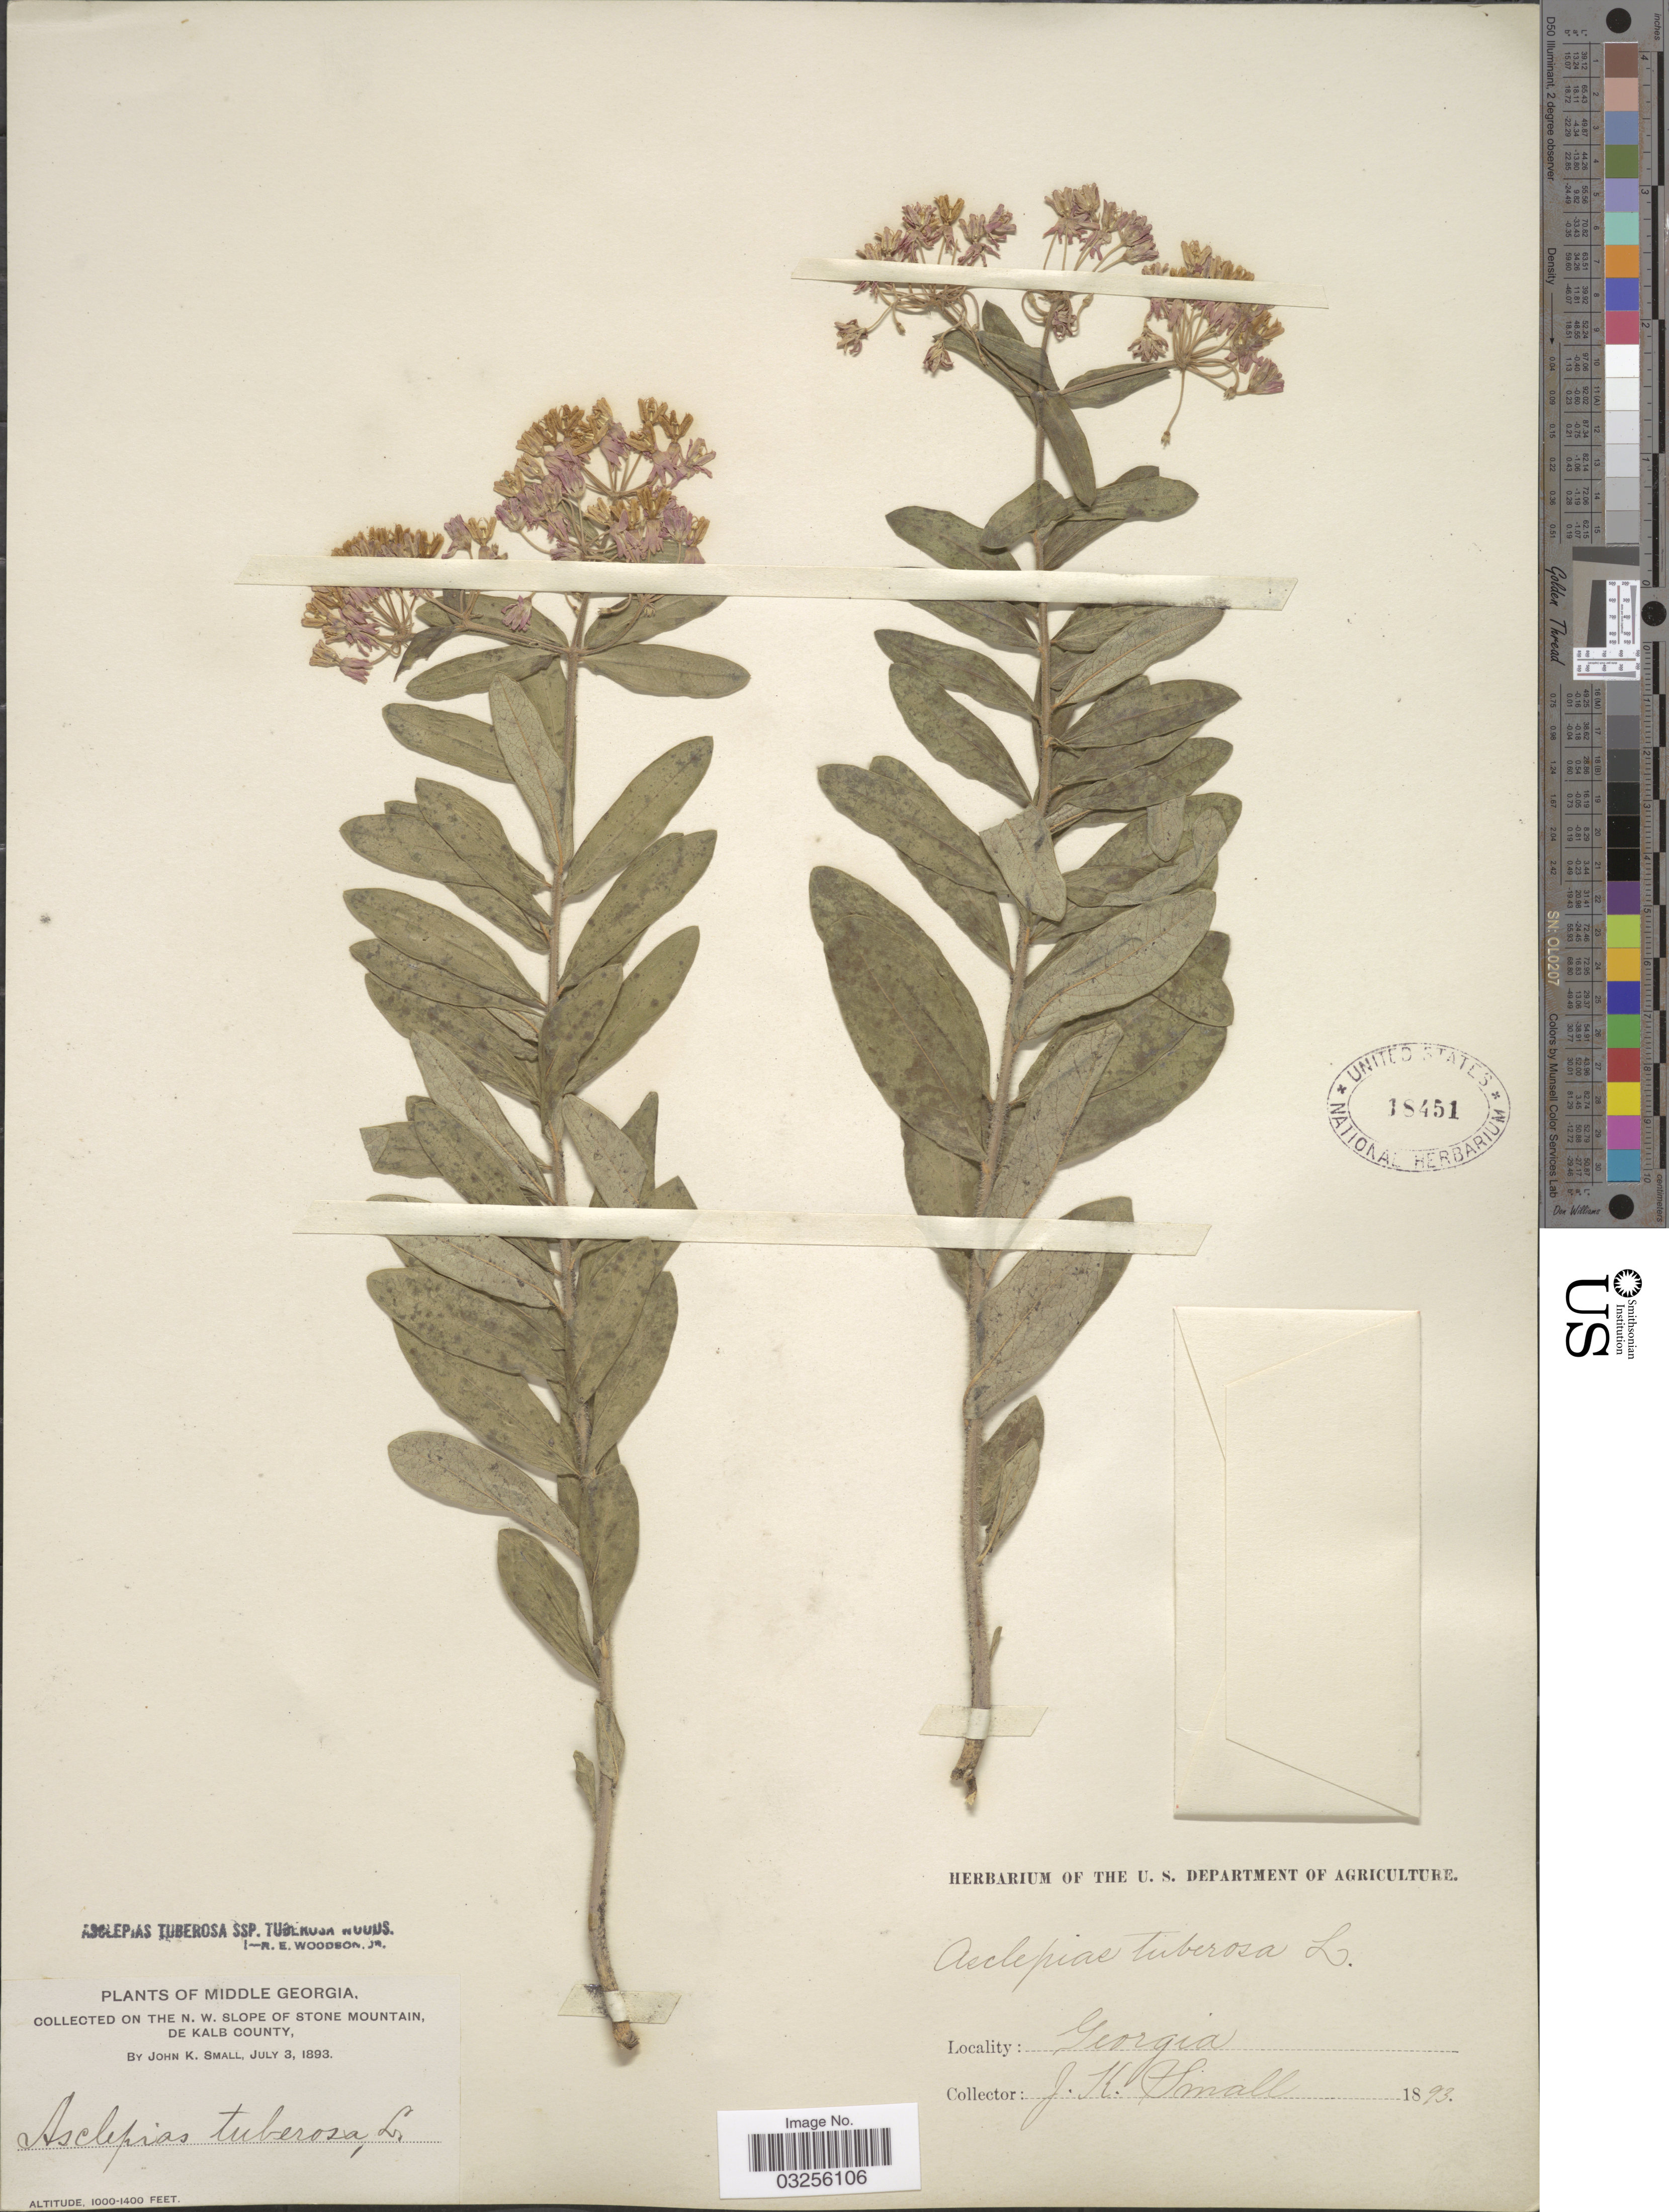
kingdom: Plantae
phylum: Tracheophyta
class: Magnoliopsida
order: Gentianales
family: Apocynaceae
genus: Asclepias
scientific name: Asclepias tuberosa subsp. tuberosa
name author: L.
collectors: J. K. Small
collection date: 1893-07-03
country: United States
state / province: Georgia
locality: Middle Georgia. On the N. W. slope of Stone Mountain, De Kalb County.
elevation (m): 305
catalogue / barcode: US 18451